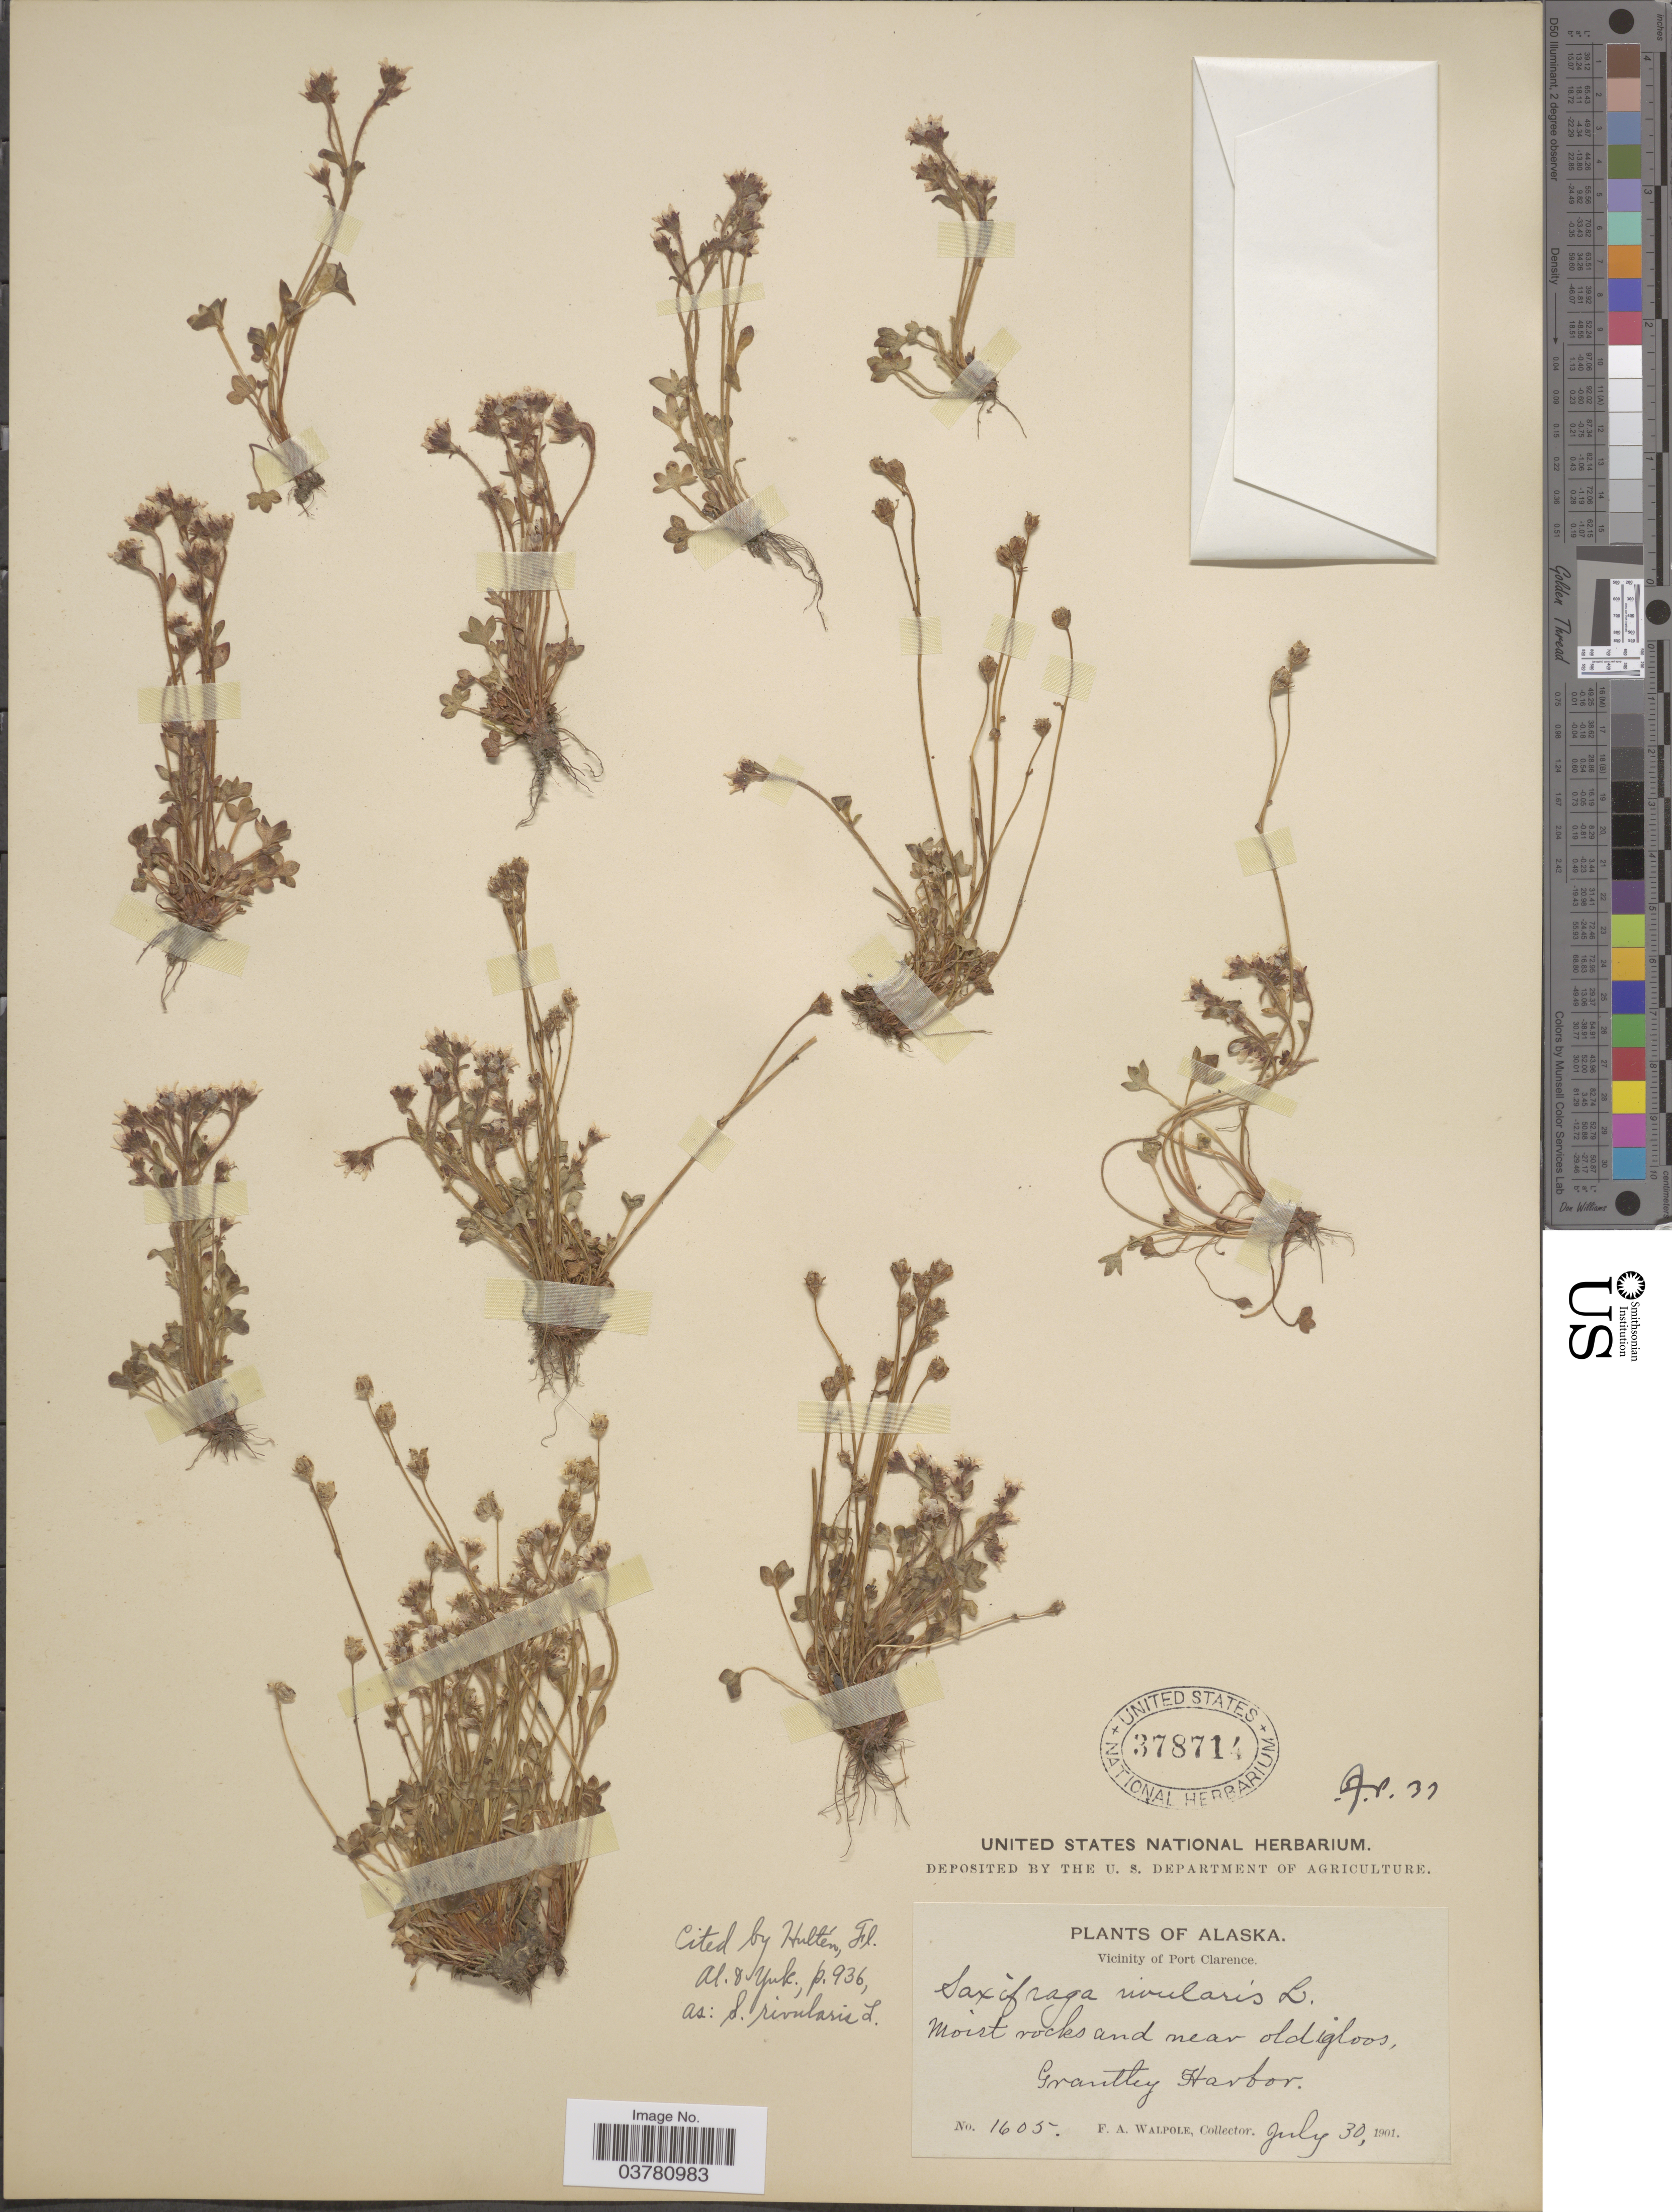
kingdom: Plantae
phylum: Tracheophyta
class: Magnoliopsida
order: Saxifragales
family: Saxifragaceae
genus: Saxifraga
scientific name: Saxifraga rivularis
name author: L.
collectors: F. Walpole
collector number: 1605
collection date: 1901-07-30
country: United States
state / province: Alaska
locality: Vicinity of Port Clarence. Moist rocks and near old igloos, Grantley Harbor.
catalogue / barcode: US 378714